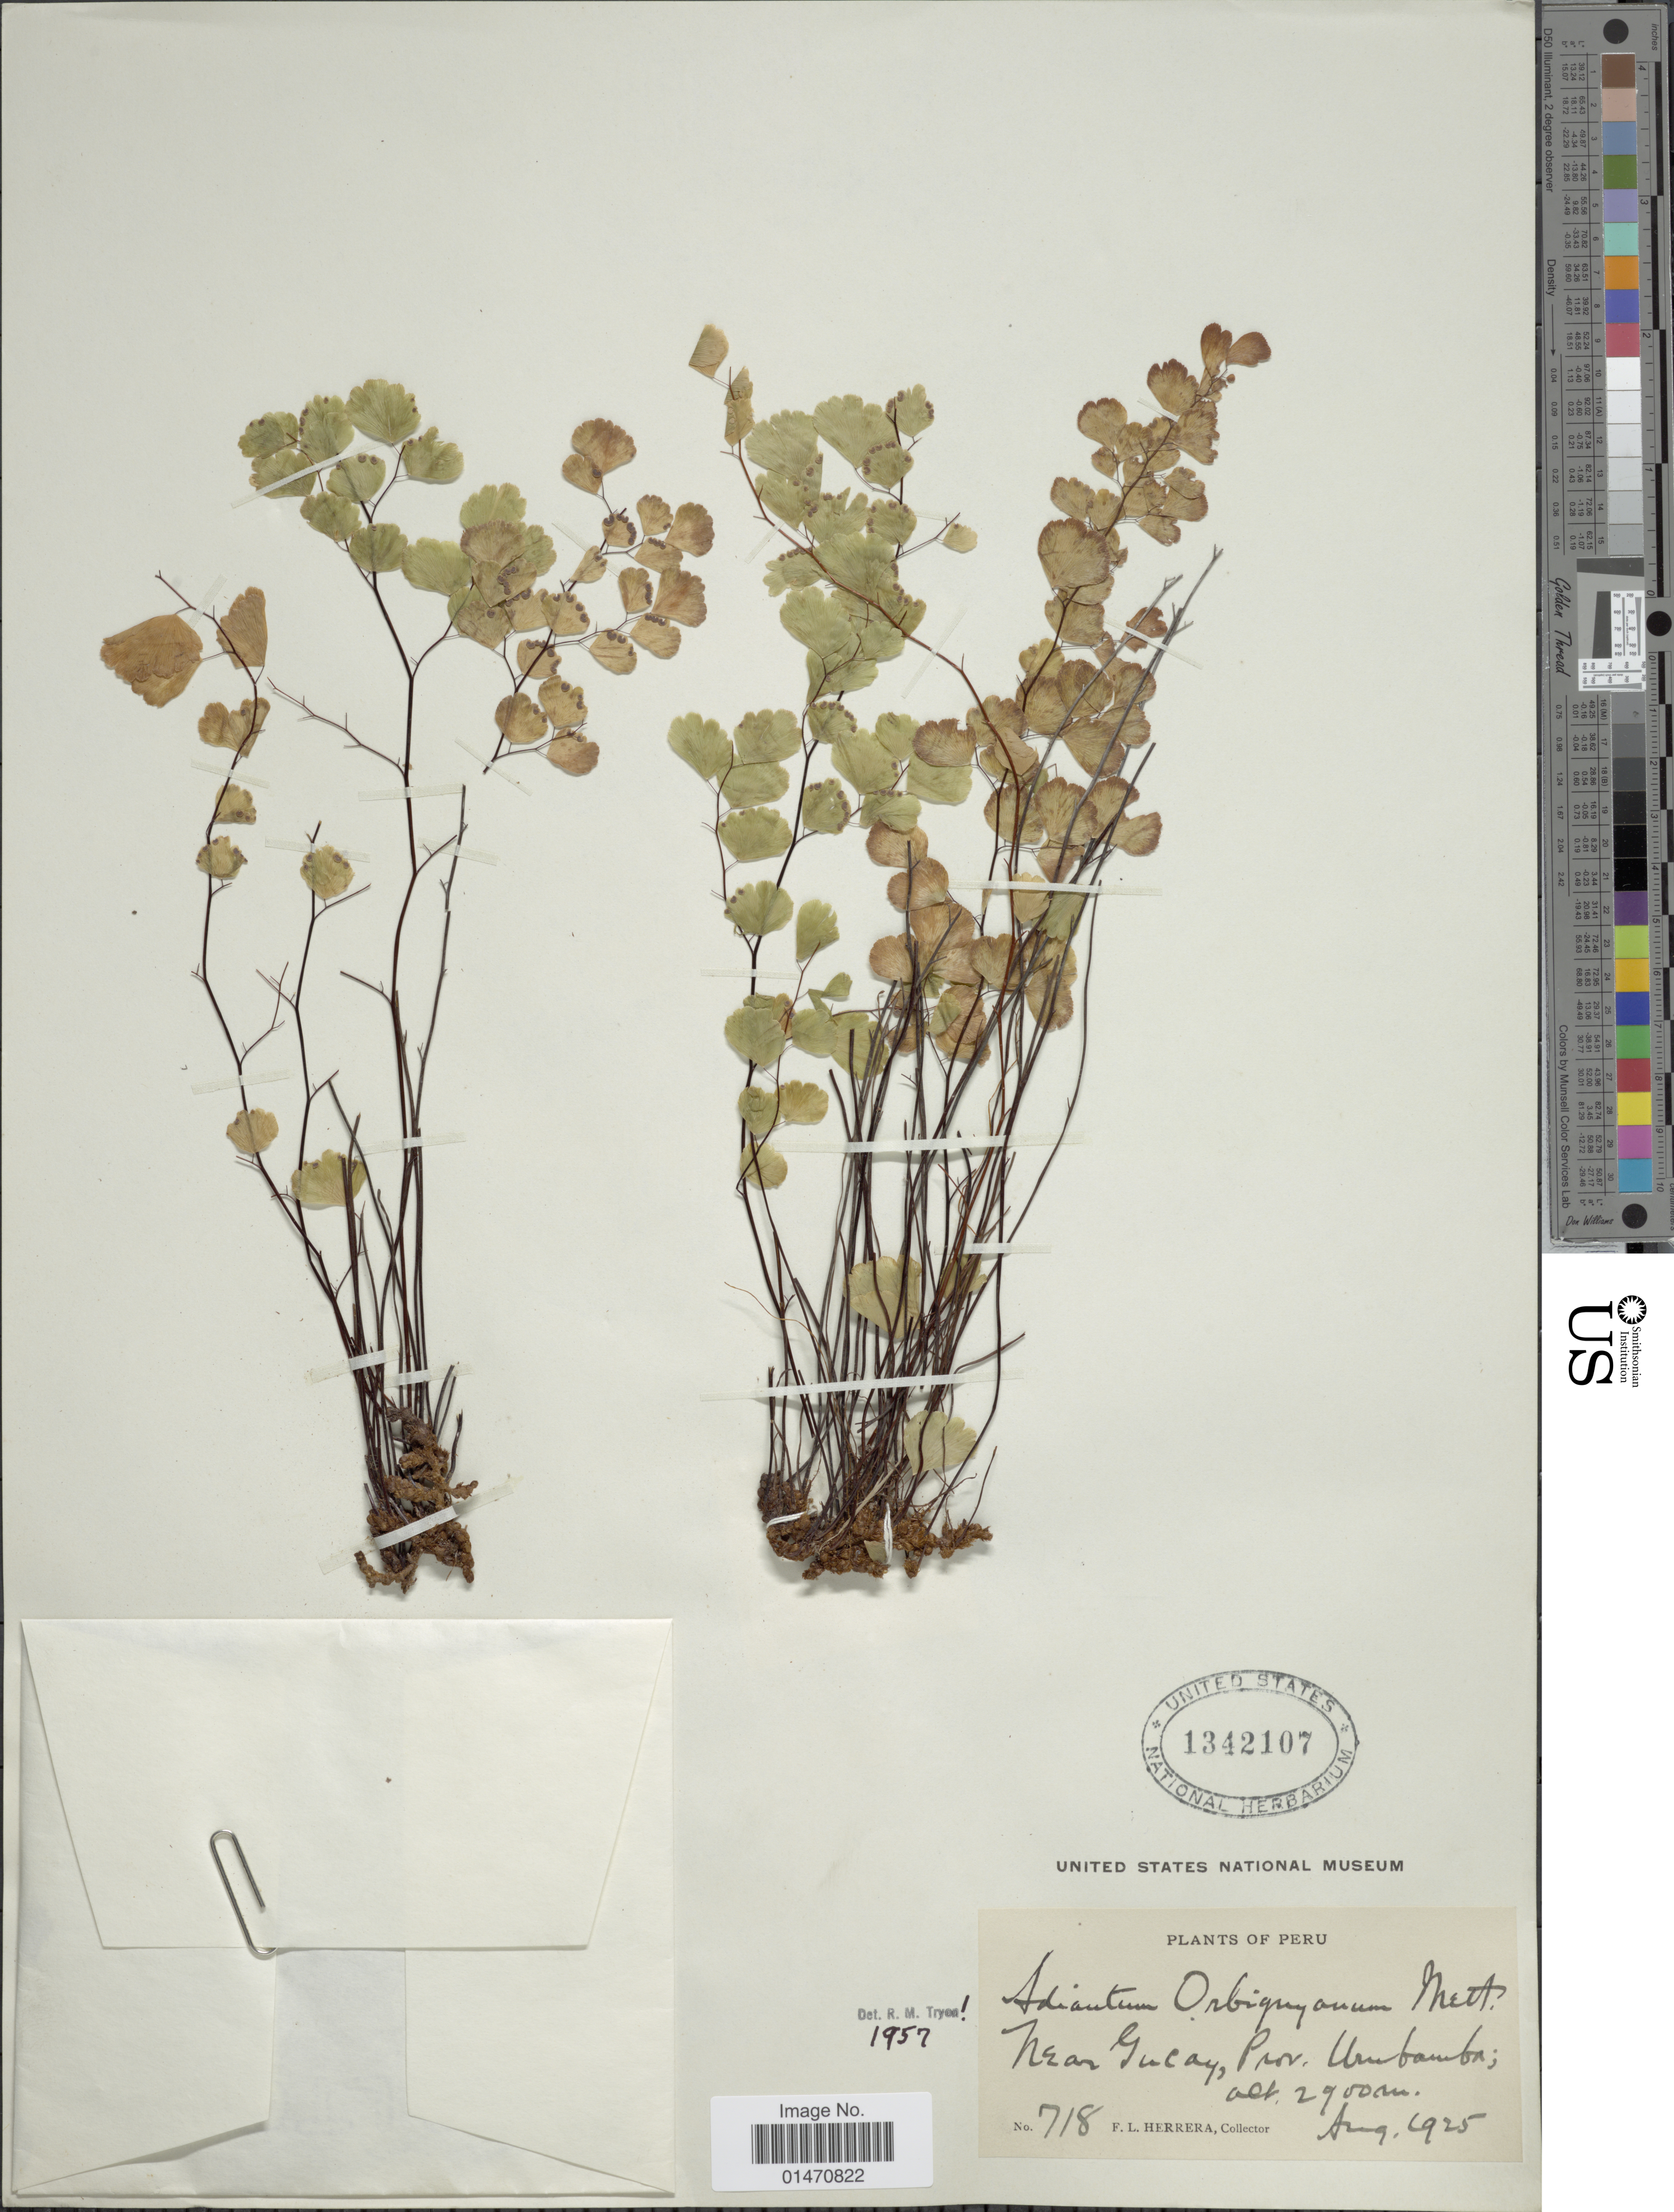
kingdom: Plantae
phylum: Tracheophyta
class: Polypodiopsida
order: Polypodiales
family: Pteridaceae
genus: Adiantum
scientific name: Adiantum orbignyanum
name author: Kuhn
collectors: F. L. Herrera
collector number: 718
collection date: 1925-08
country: Peru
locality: Near Yucay, prov. Urubamba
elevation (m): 2900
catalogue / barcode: US 1342107